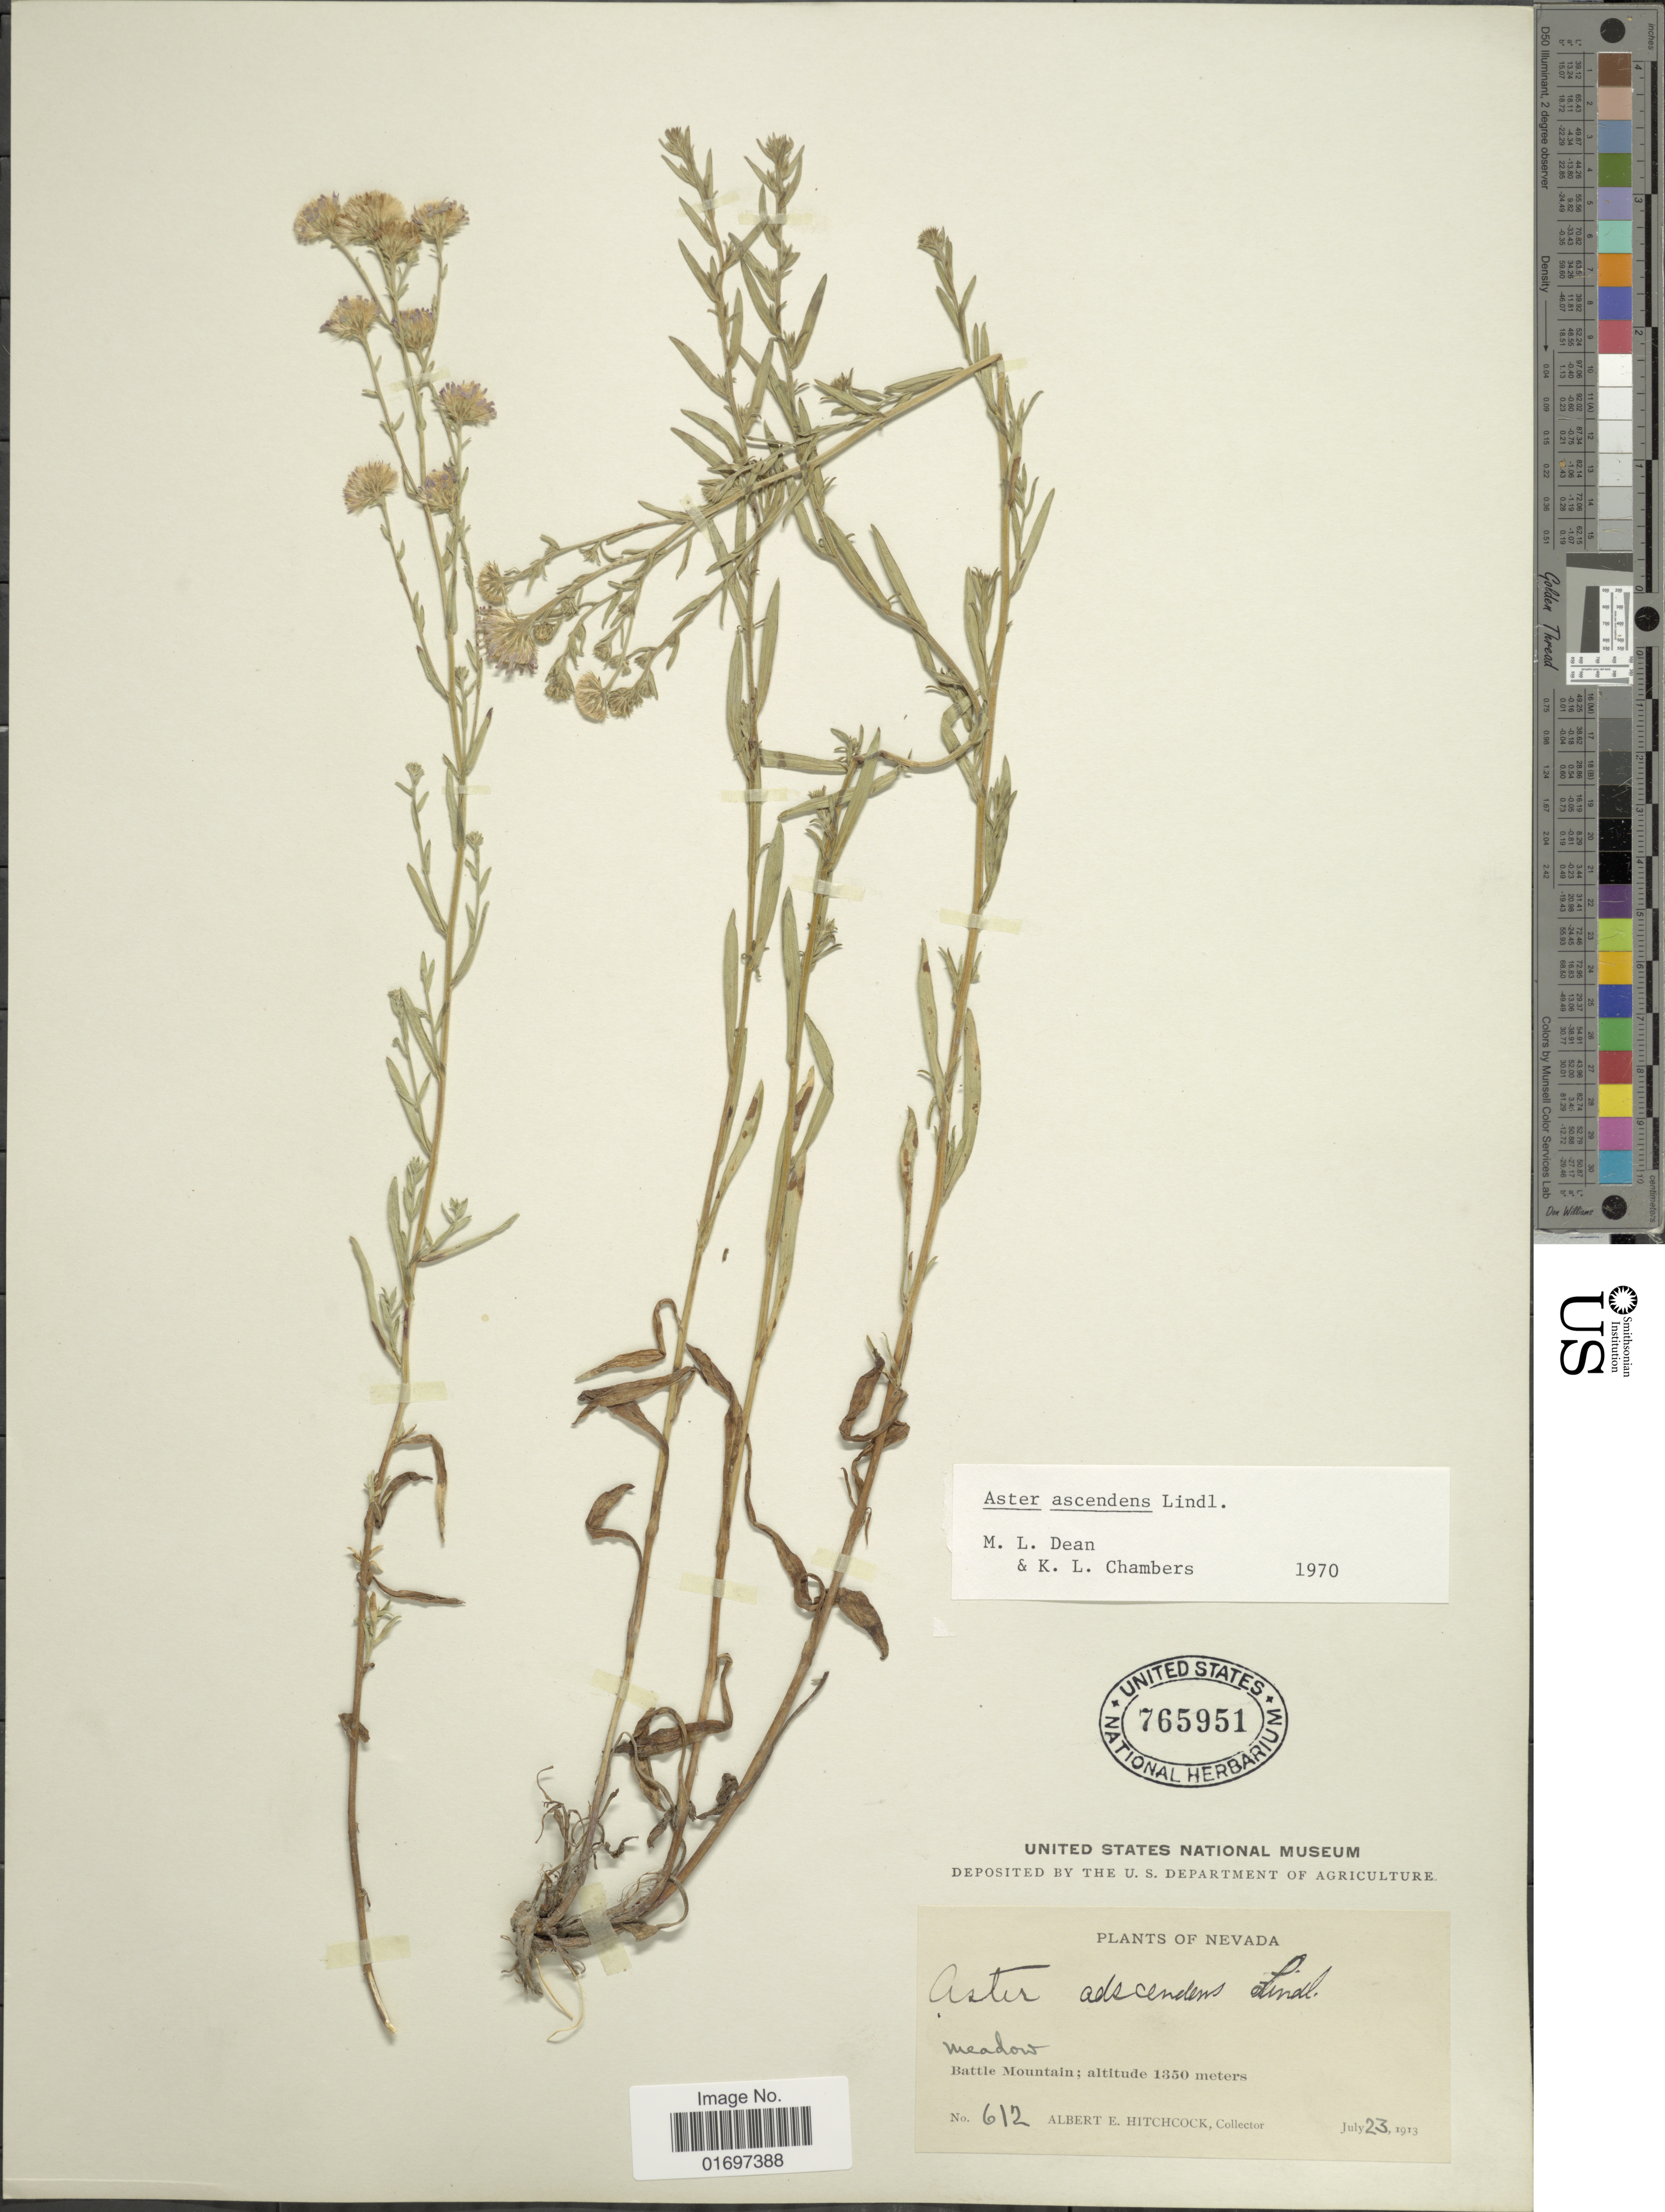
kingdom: Plantae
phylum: Tracheophyta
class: Magnoliopsida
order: Asterales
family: Asteraceae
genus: Symphyotrichum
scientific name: Symphyotrichum ascendens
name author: (Lindl.) G.L. Nesom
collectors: A. Hitchcock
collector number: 612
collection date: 1913-07-23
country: United States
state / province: Nevada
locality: Nevada. Battle Mountain.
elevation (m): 1350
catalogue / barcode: US 765951